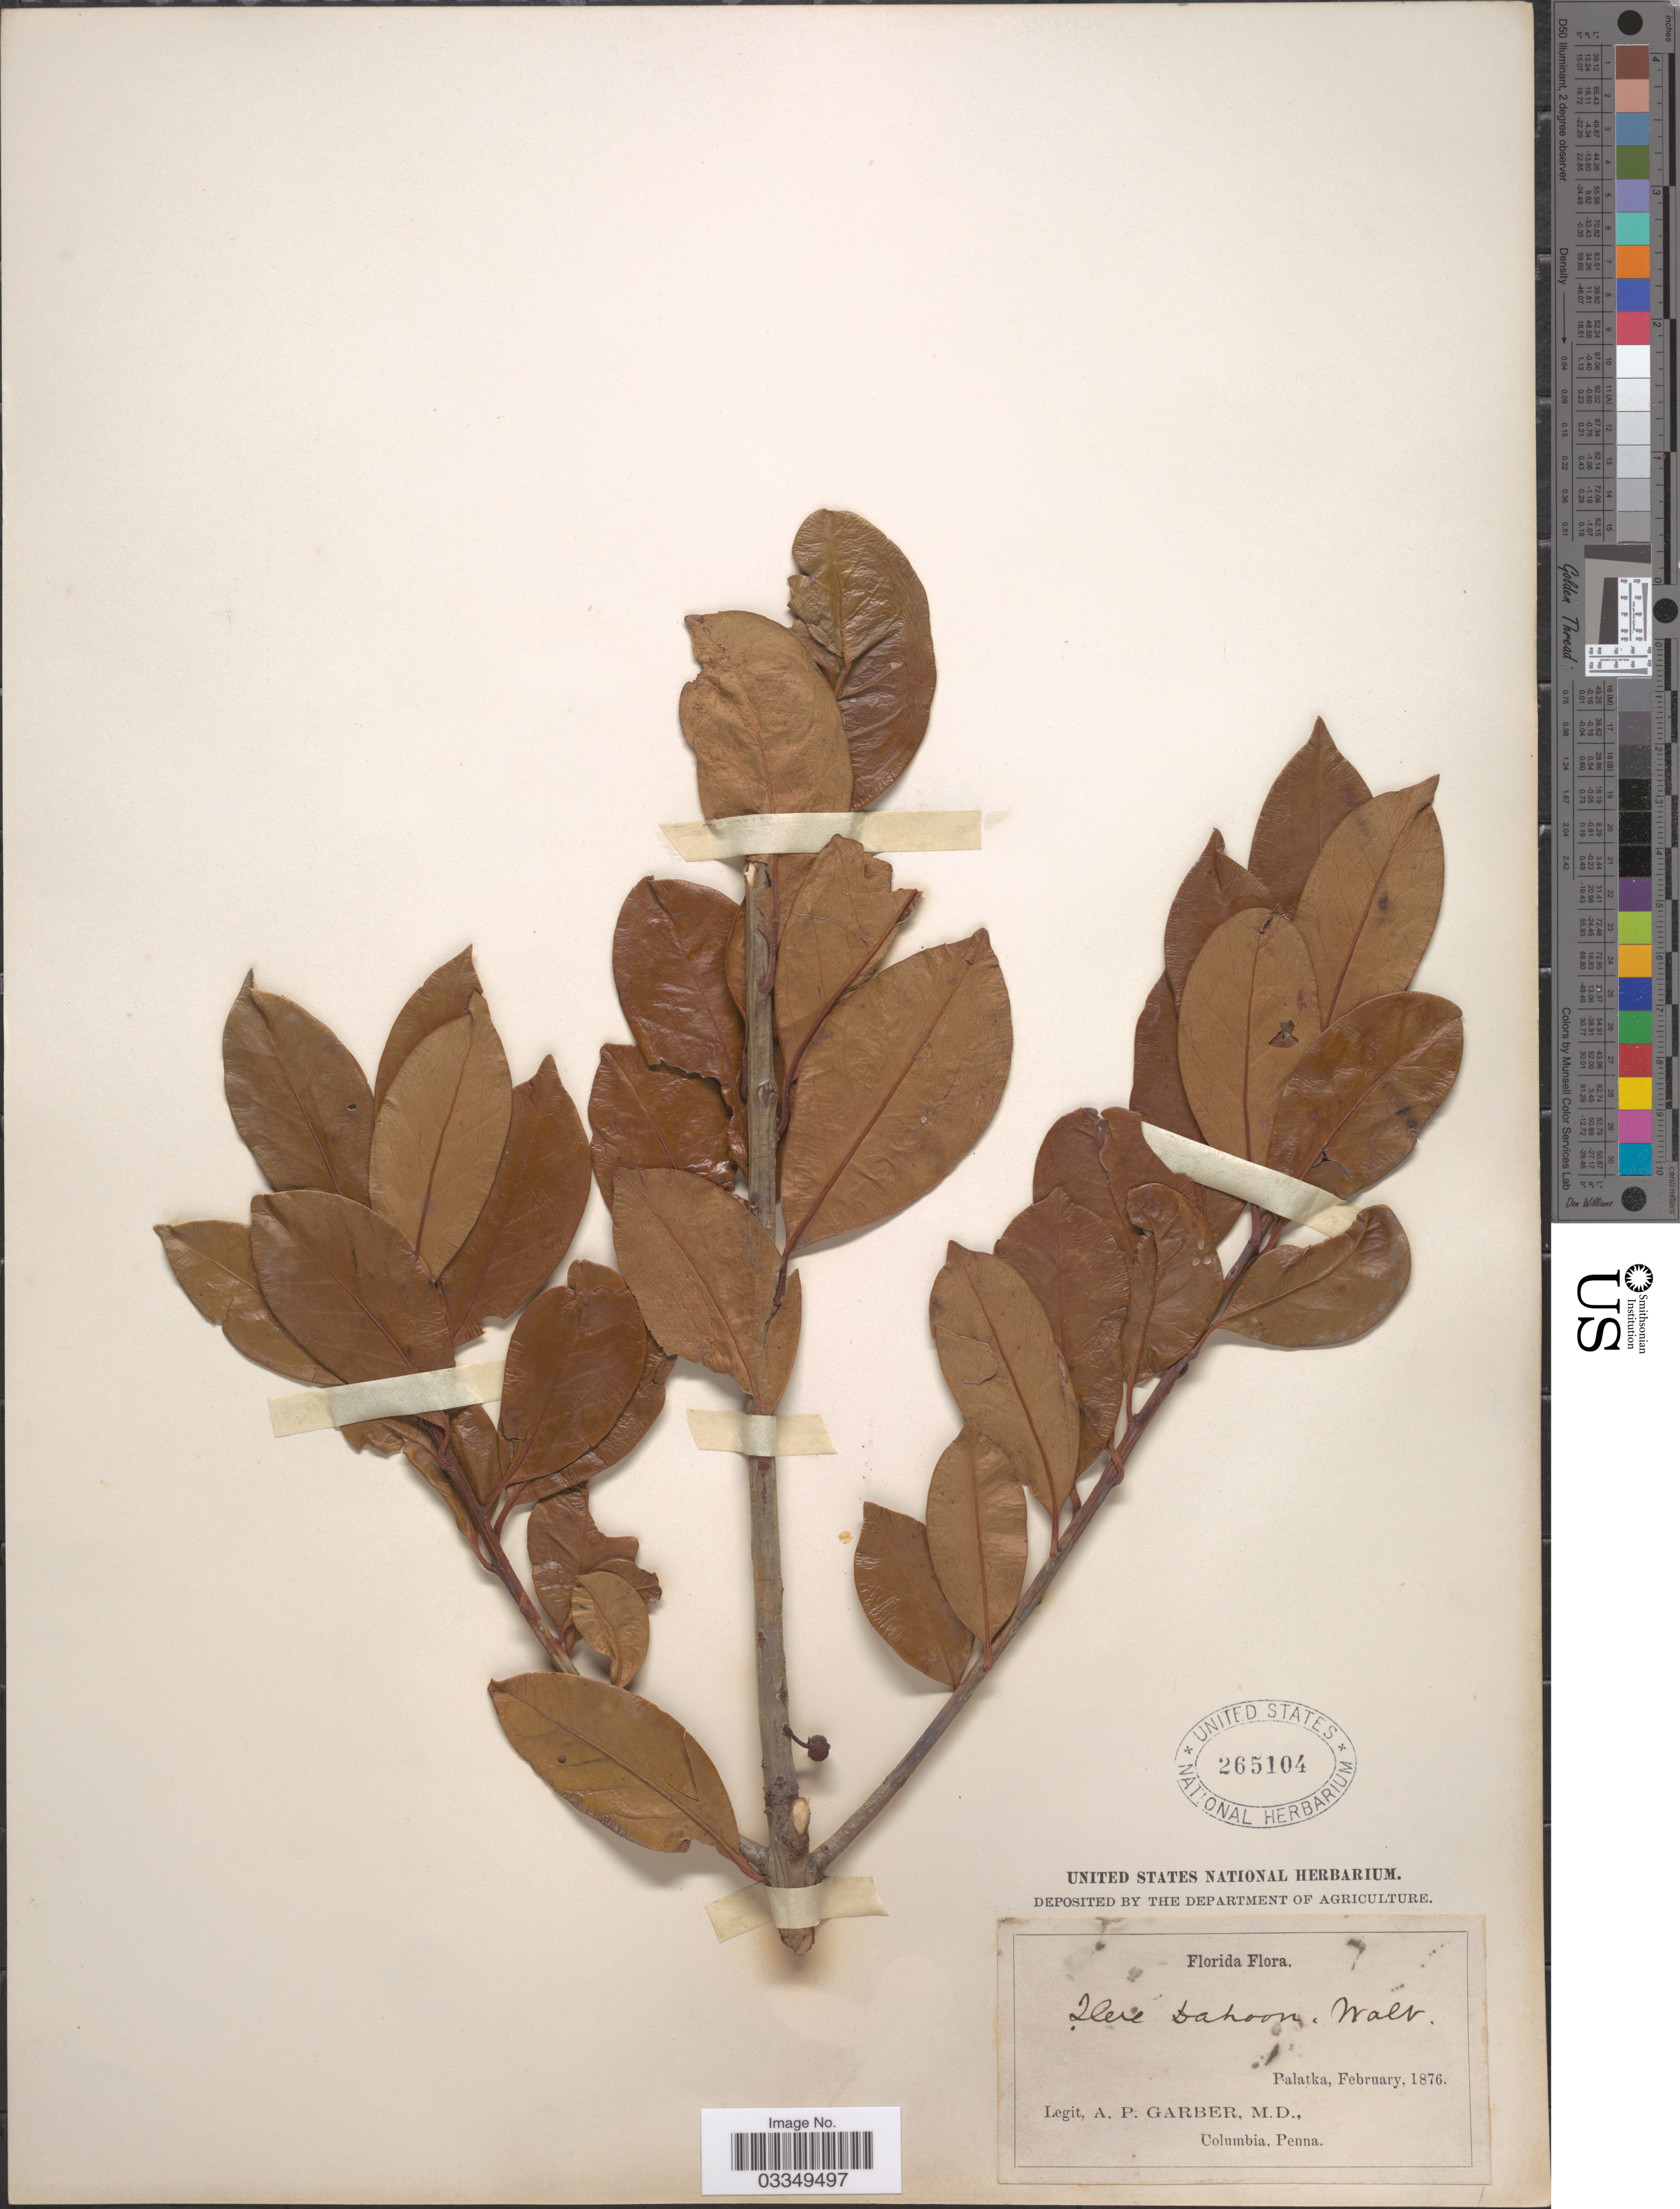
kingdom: Plantae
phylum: Tracheophyta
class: Magnoliopsida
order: Aquifoliales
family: Aquifoliaceae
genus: Ilex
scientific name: Ilex cassine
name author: L.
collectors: A. P. Garber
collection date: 1876-02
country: United States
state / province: Florida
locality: Palatka.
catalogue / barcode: US 265104